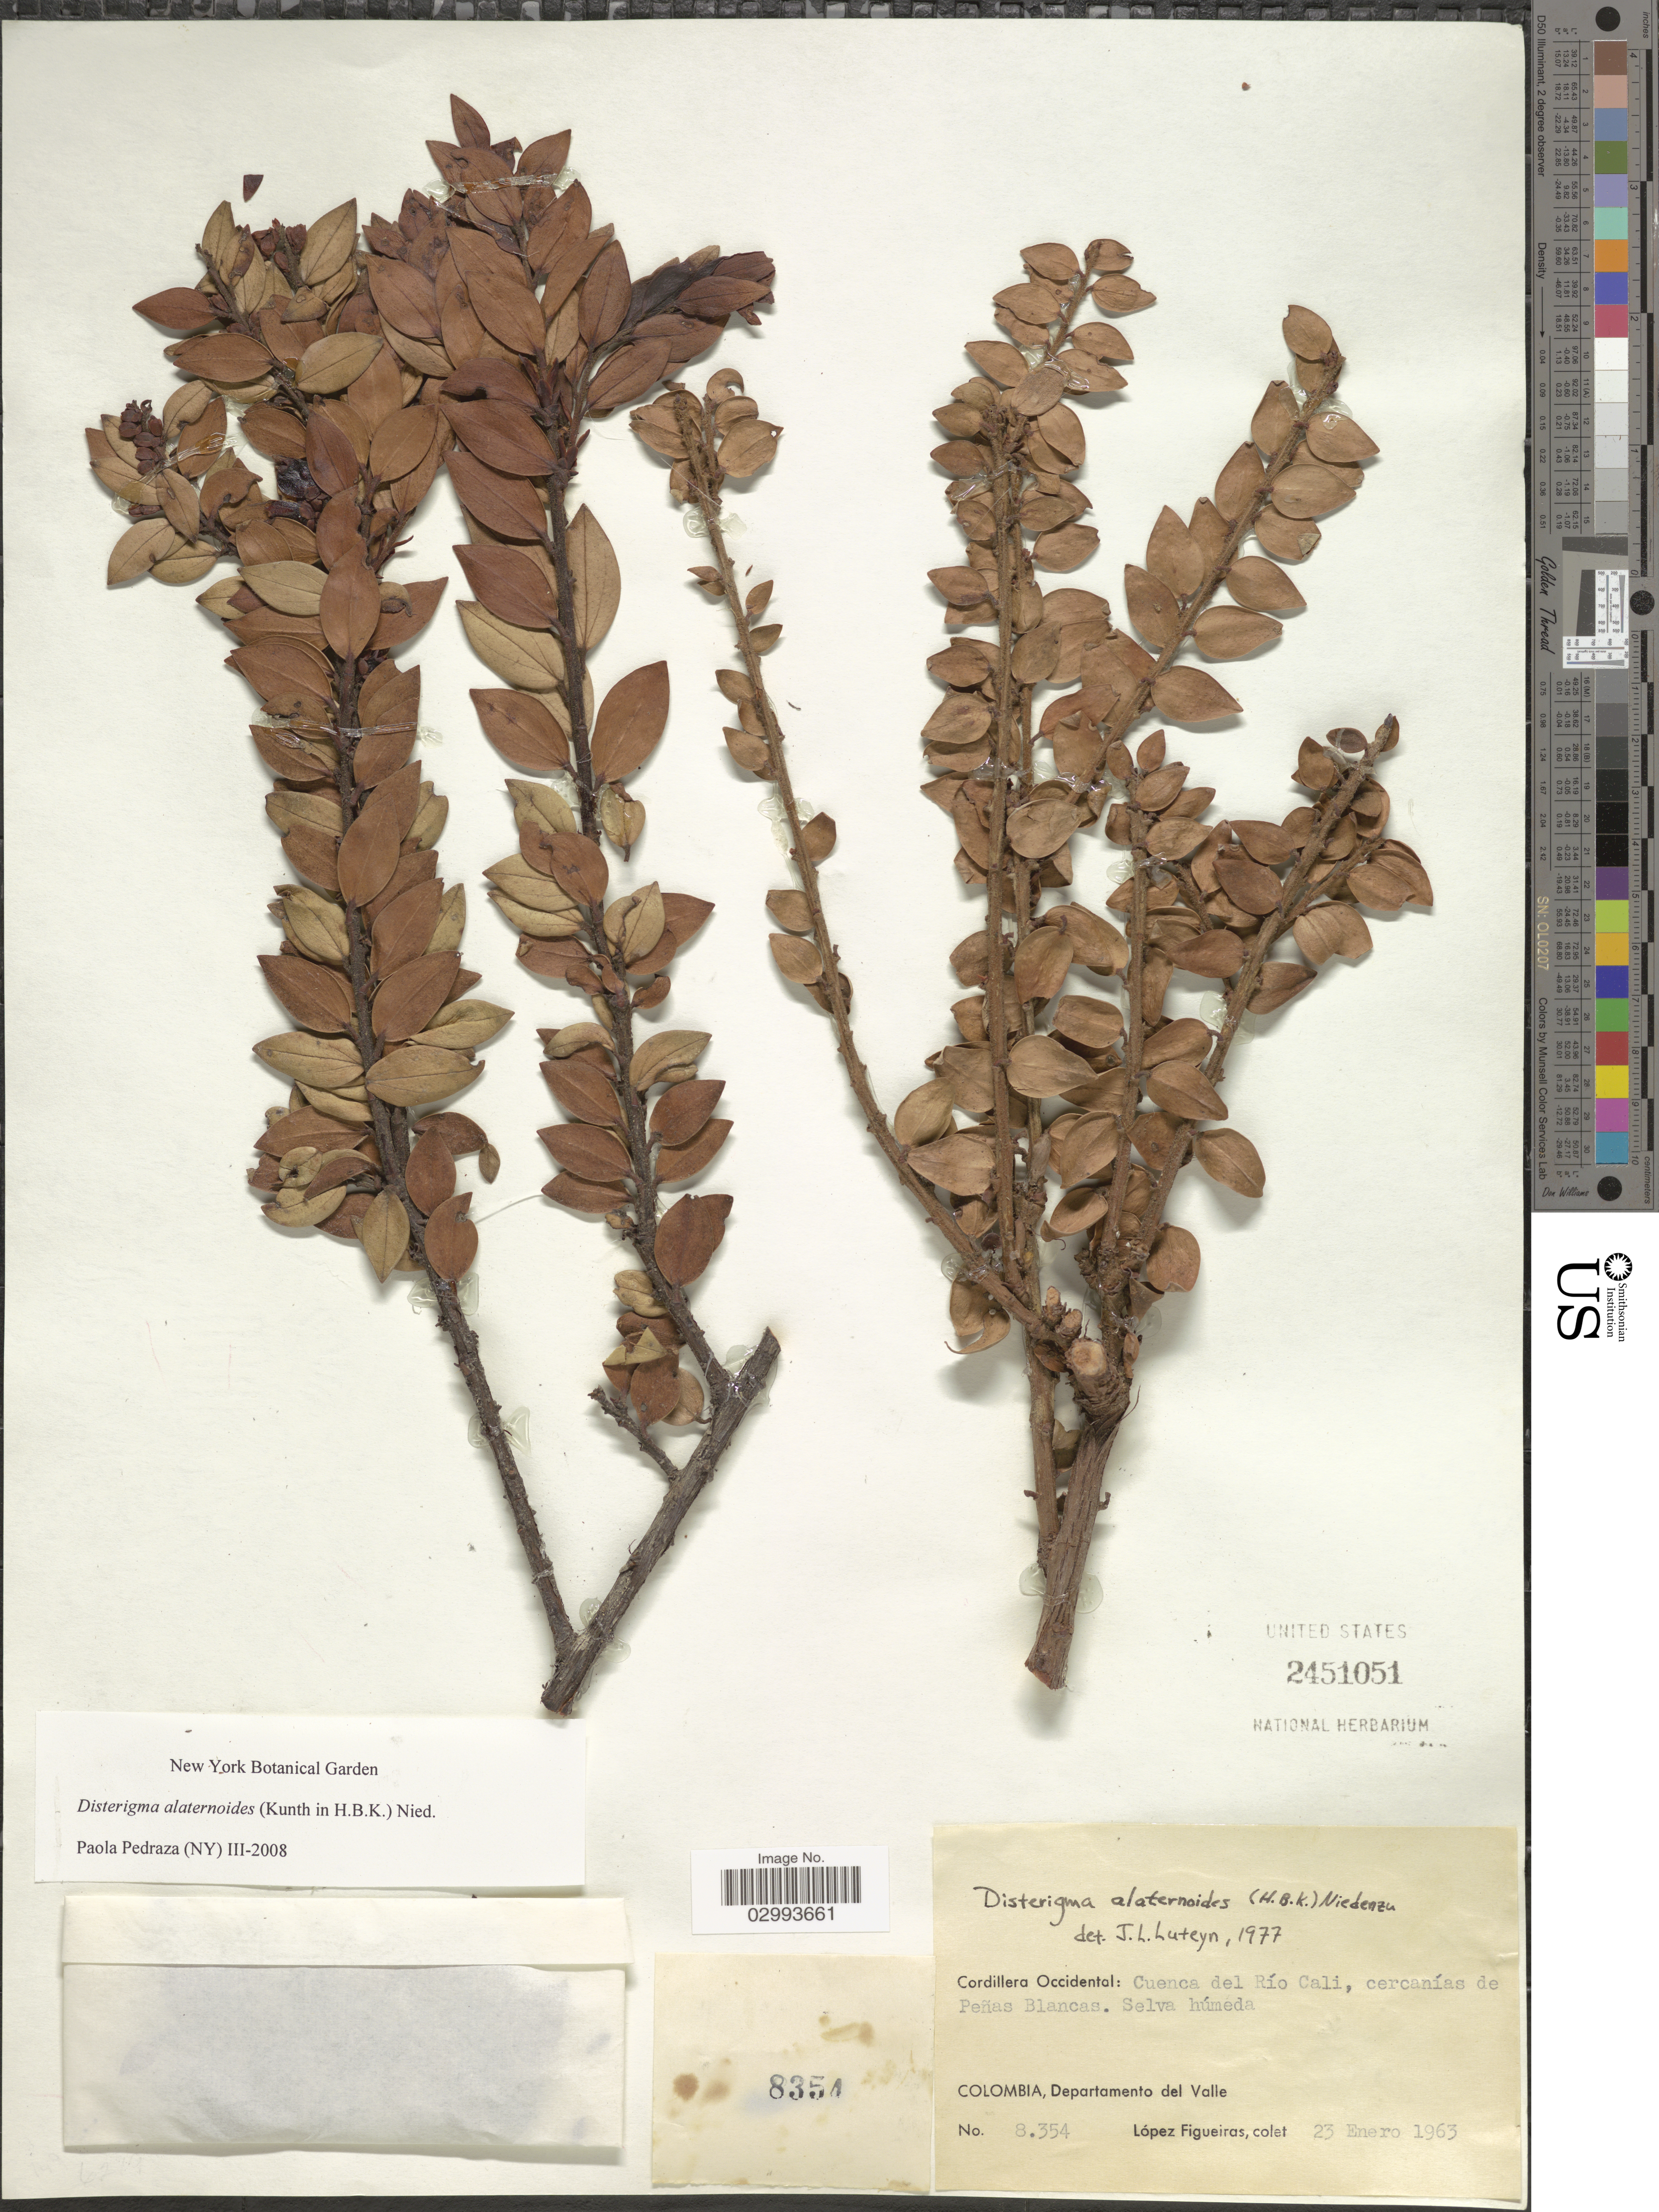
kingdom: Plantae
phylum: Tracheophyta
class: Magnoliopsida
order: Ericales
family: Ericaceae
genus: Disterigma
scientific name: Disterigma alaternoides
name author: (Kunth) Nied.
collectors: M. López Figueiras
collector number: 8354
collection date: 1963-01-23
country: Colombia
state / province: Valle del Cauca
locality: Cordillera Occidental: Cuenca del Río Cali, cercanías de Peñas Blancas.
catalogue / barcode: US 2451051